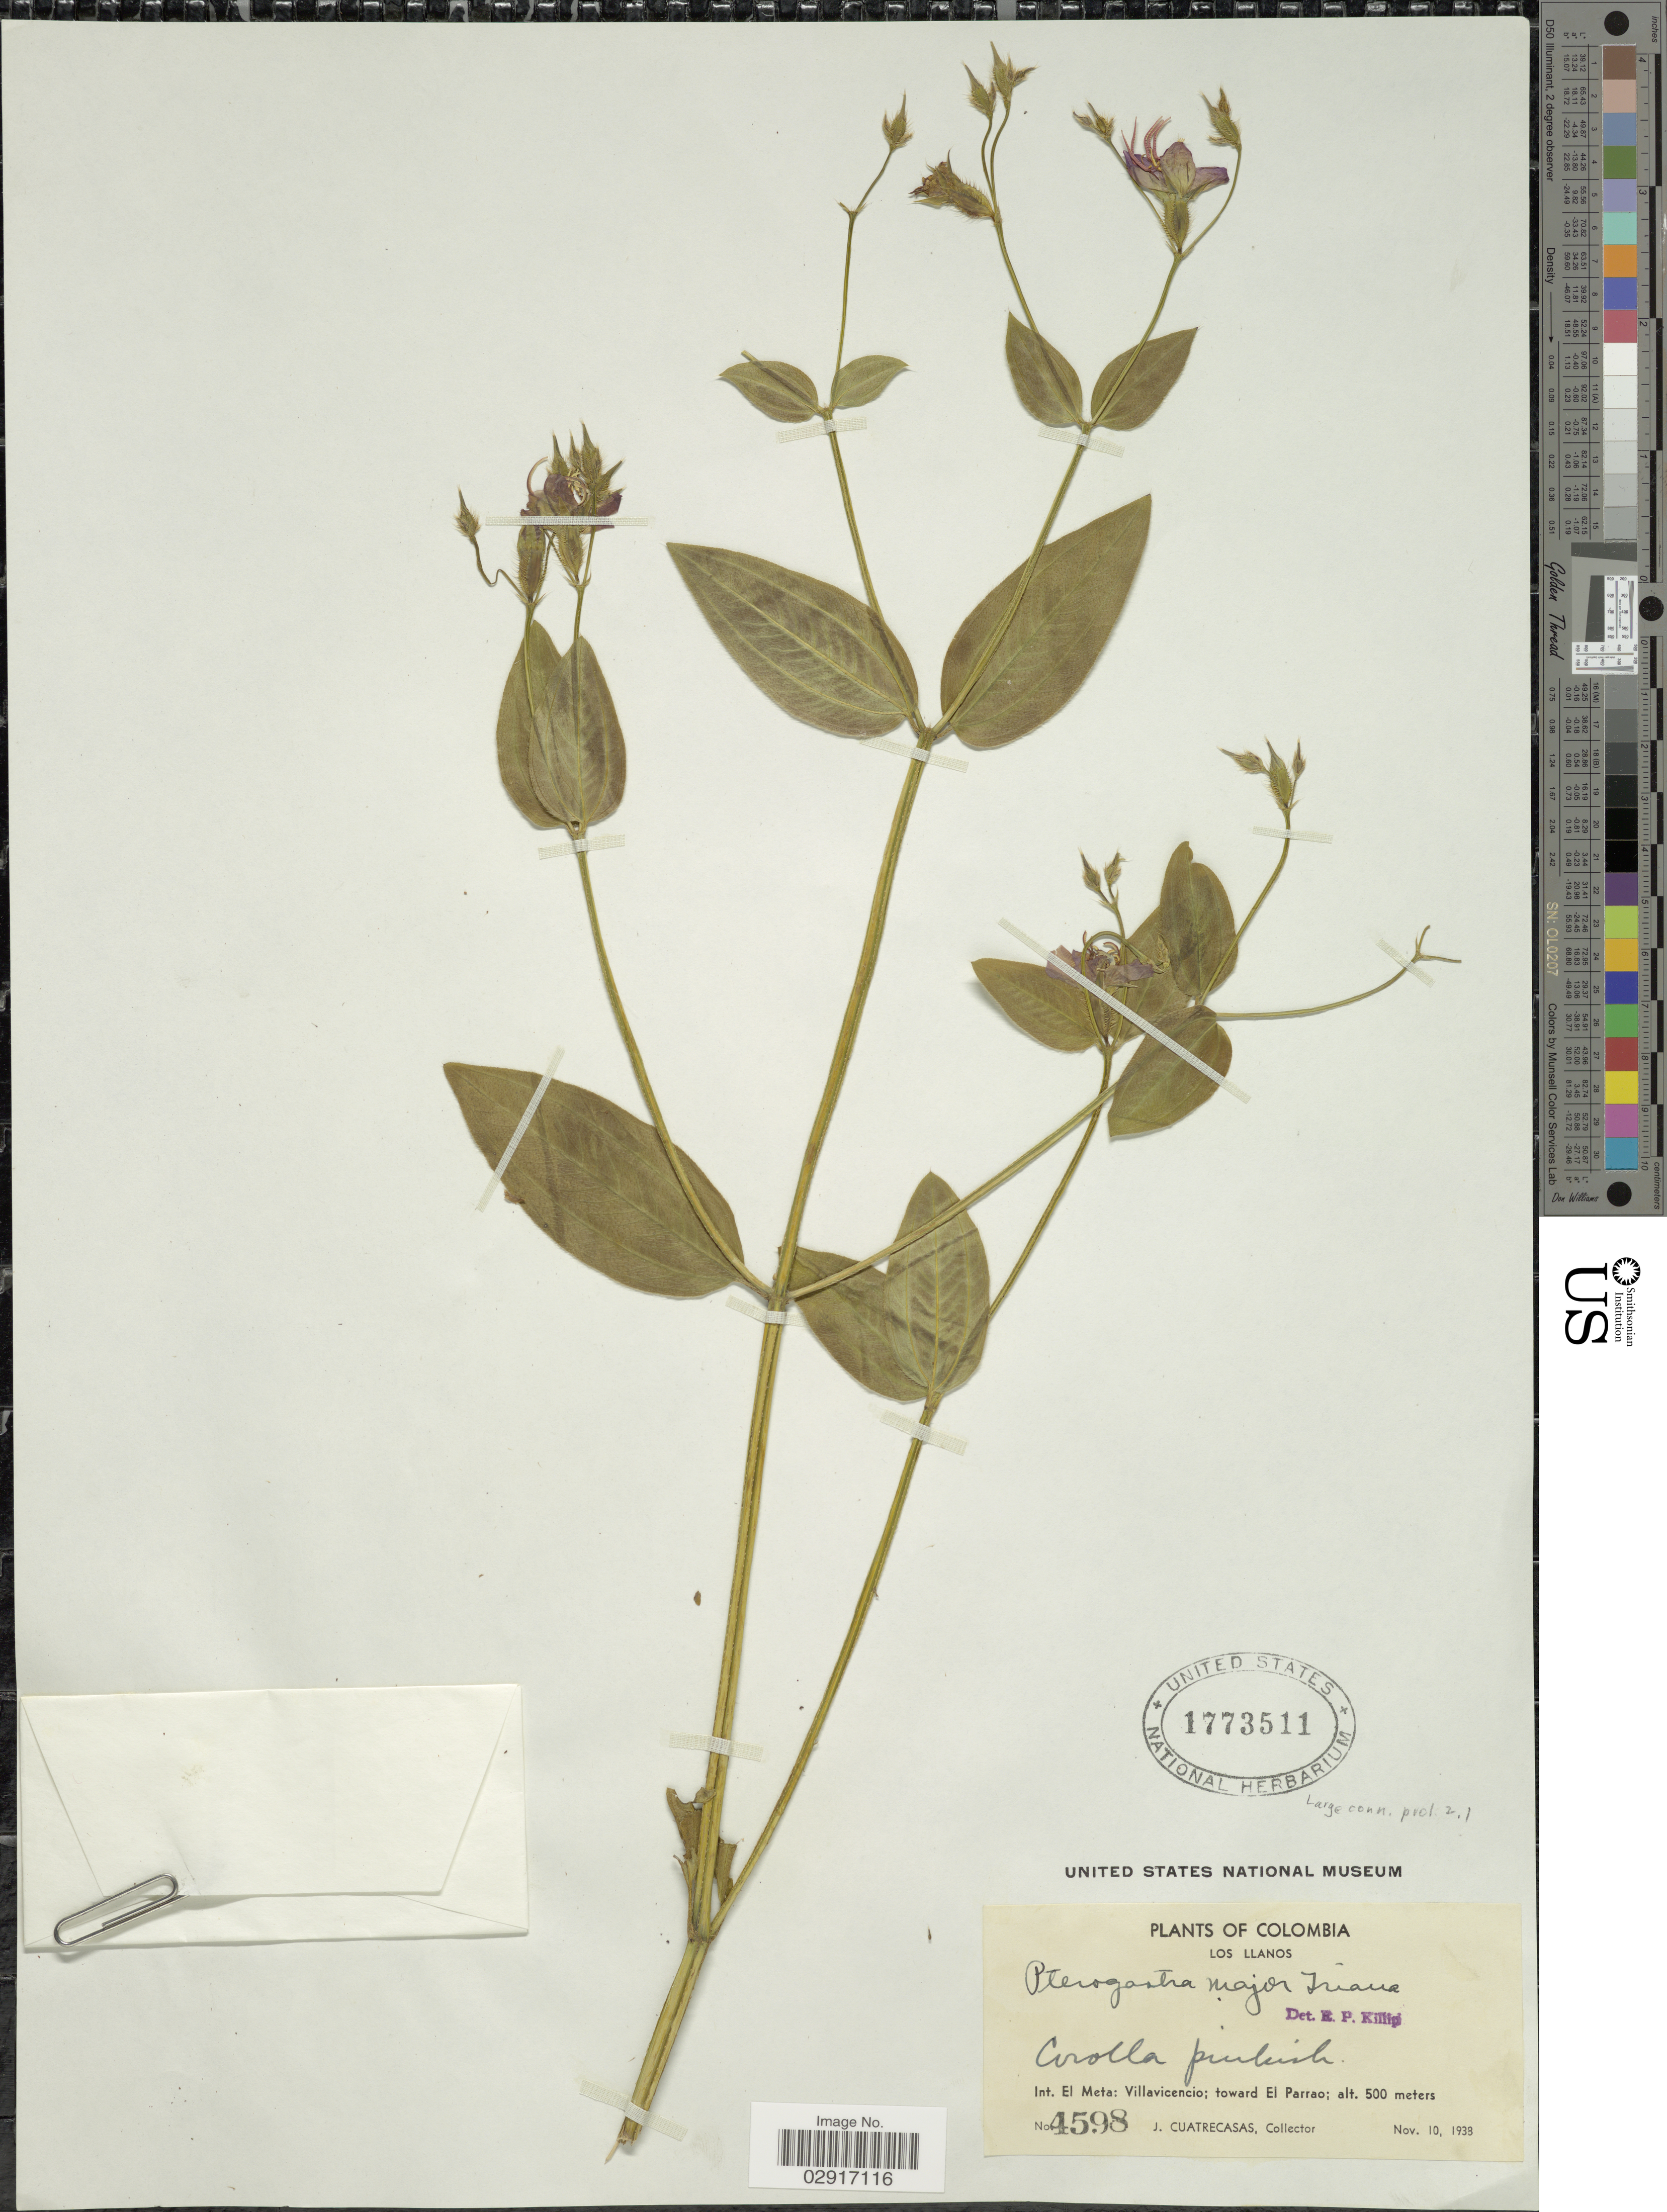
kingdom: Plantae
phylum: Tracheophyta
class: Magnoliopsida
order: Myrtales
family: Melastomataceae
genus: Pterogastra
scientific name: Pterogastra divaricata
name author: (Bonpl.) Naudin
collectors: J. Cuatrecasas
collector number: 4598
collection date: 1938-11-10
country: Colombia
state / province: Meta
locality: Los Llanos. Int. del Meta: Villavicencio; toward El Parrao.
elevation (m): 500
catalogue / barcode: US 1773511